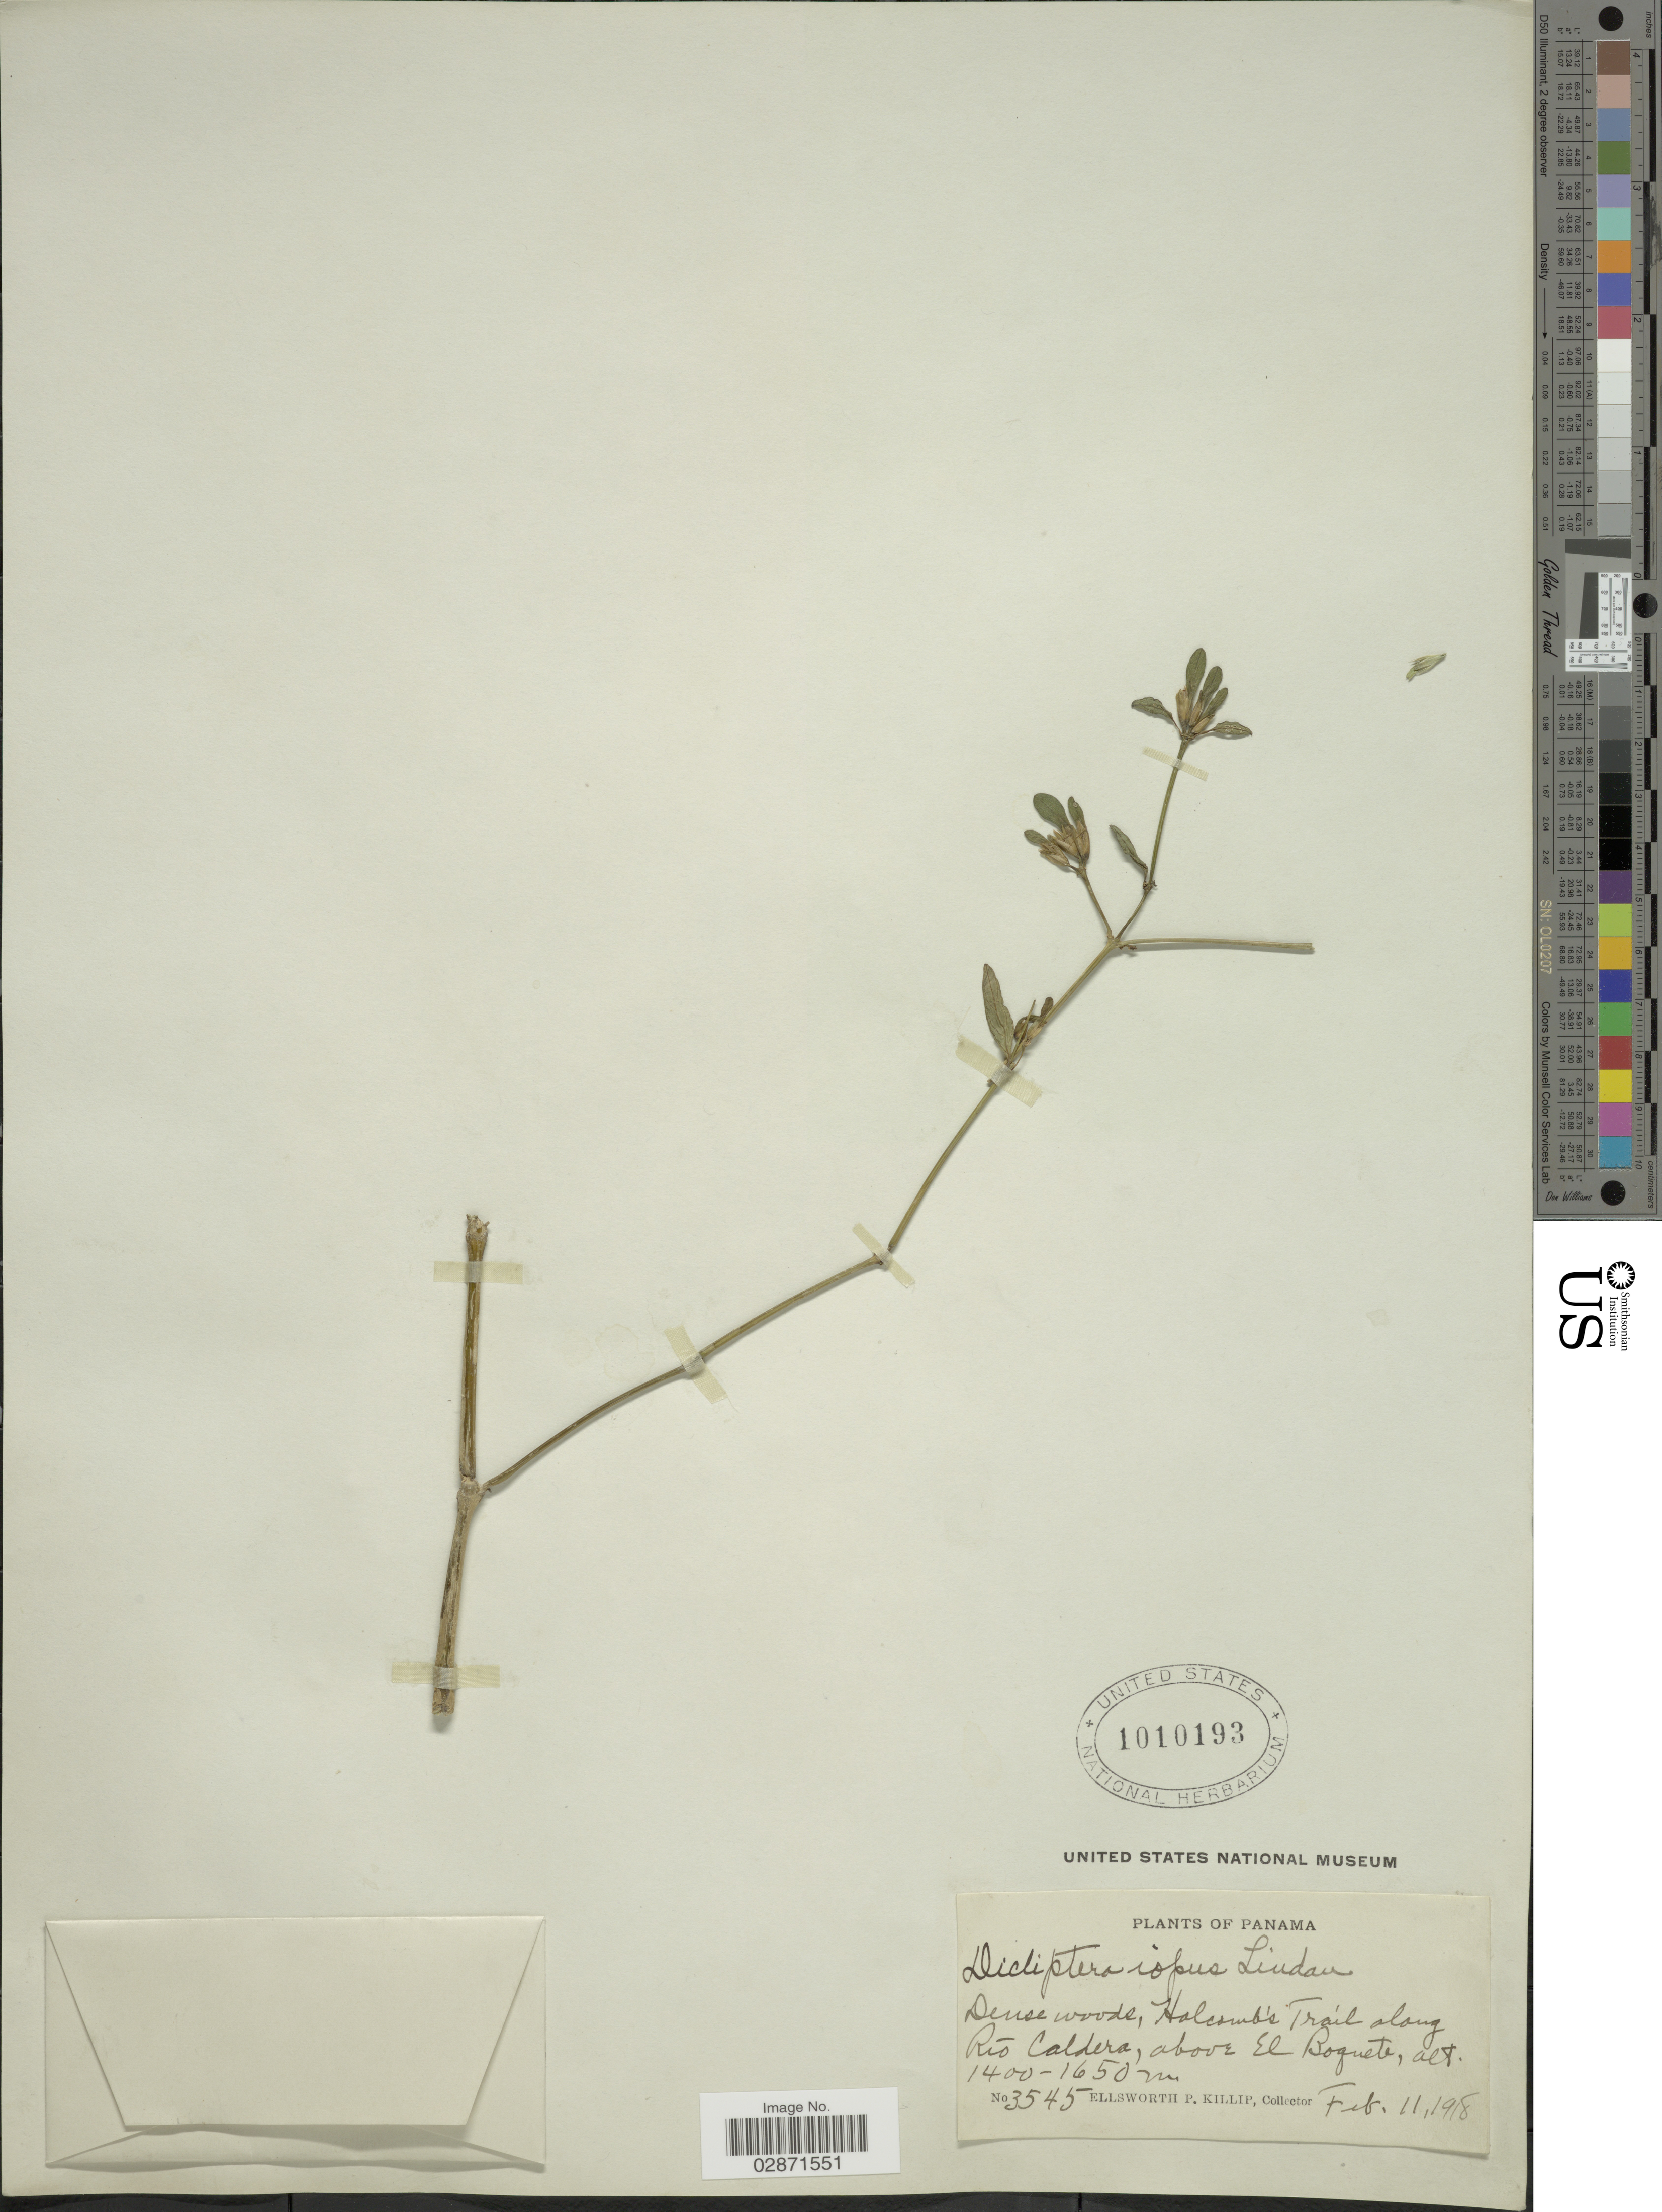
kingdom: Plantae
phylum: Tracheophyta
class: Magnoliopsida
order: Lamiales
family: Acanthaceae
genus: Dicliptera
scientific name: Dicliptera iopus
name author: Lindau in Pittier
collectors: E. P. Killip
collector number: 3545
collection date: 1918-02-11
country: Panama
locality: Dense woods, Holcomb's Trail along Río Caldera, above El Boquete.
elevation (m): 1400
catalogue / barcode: US 1010193